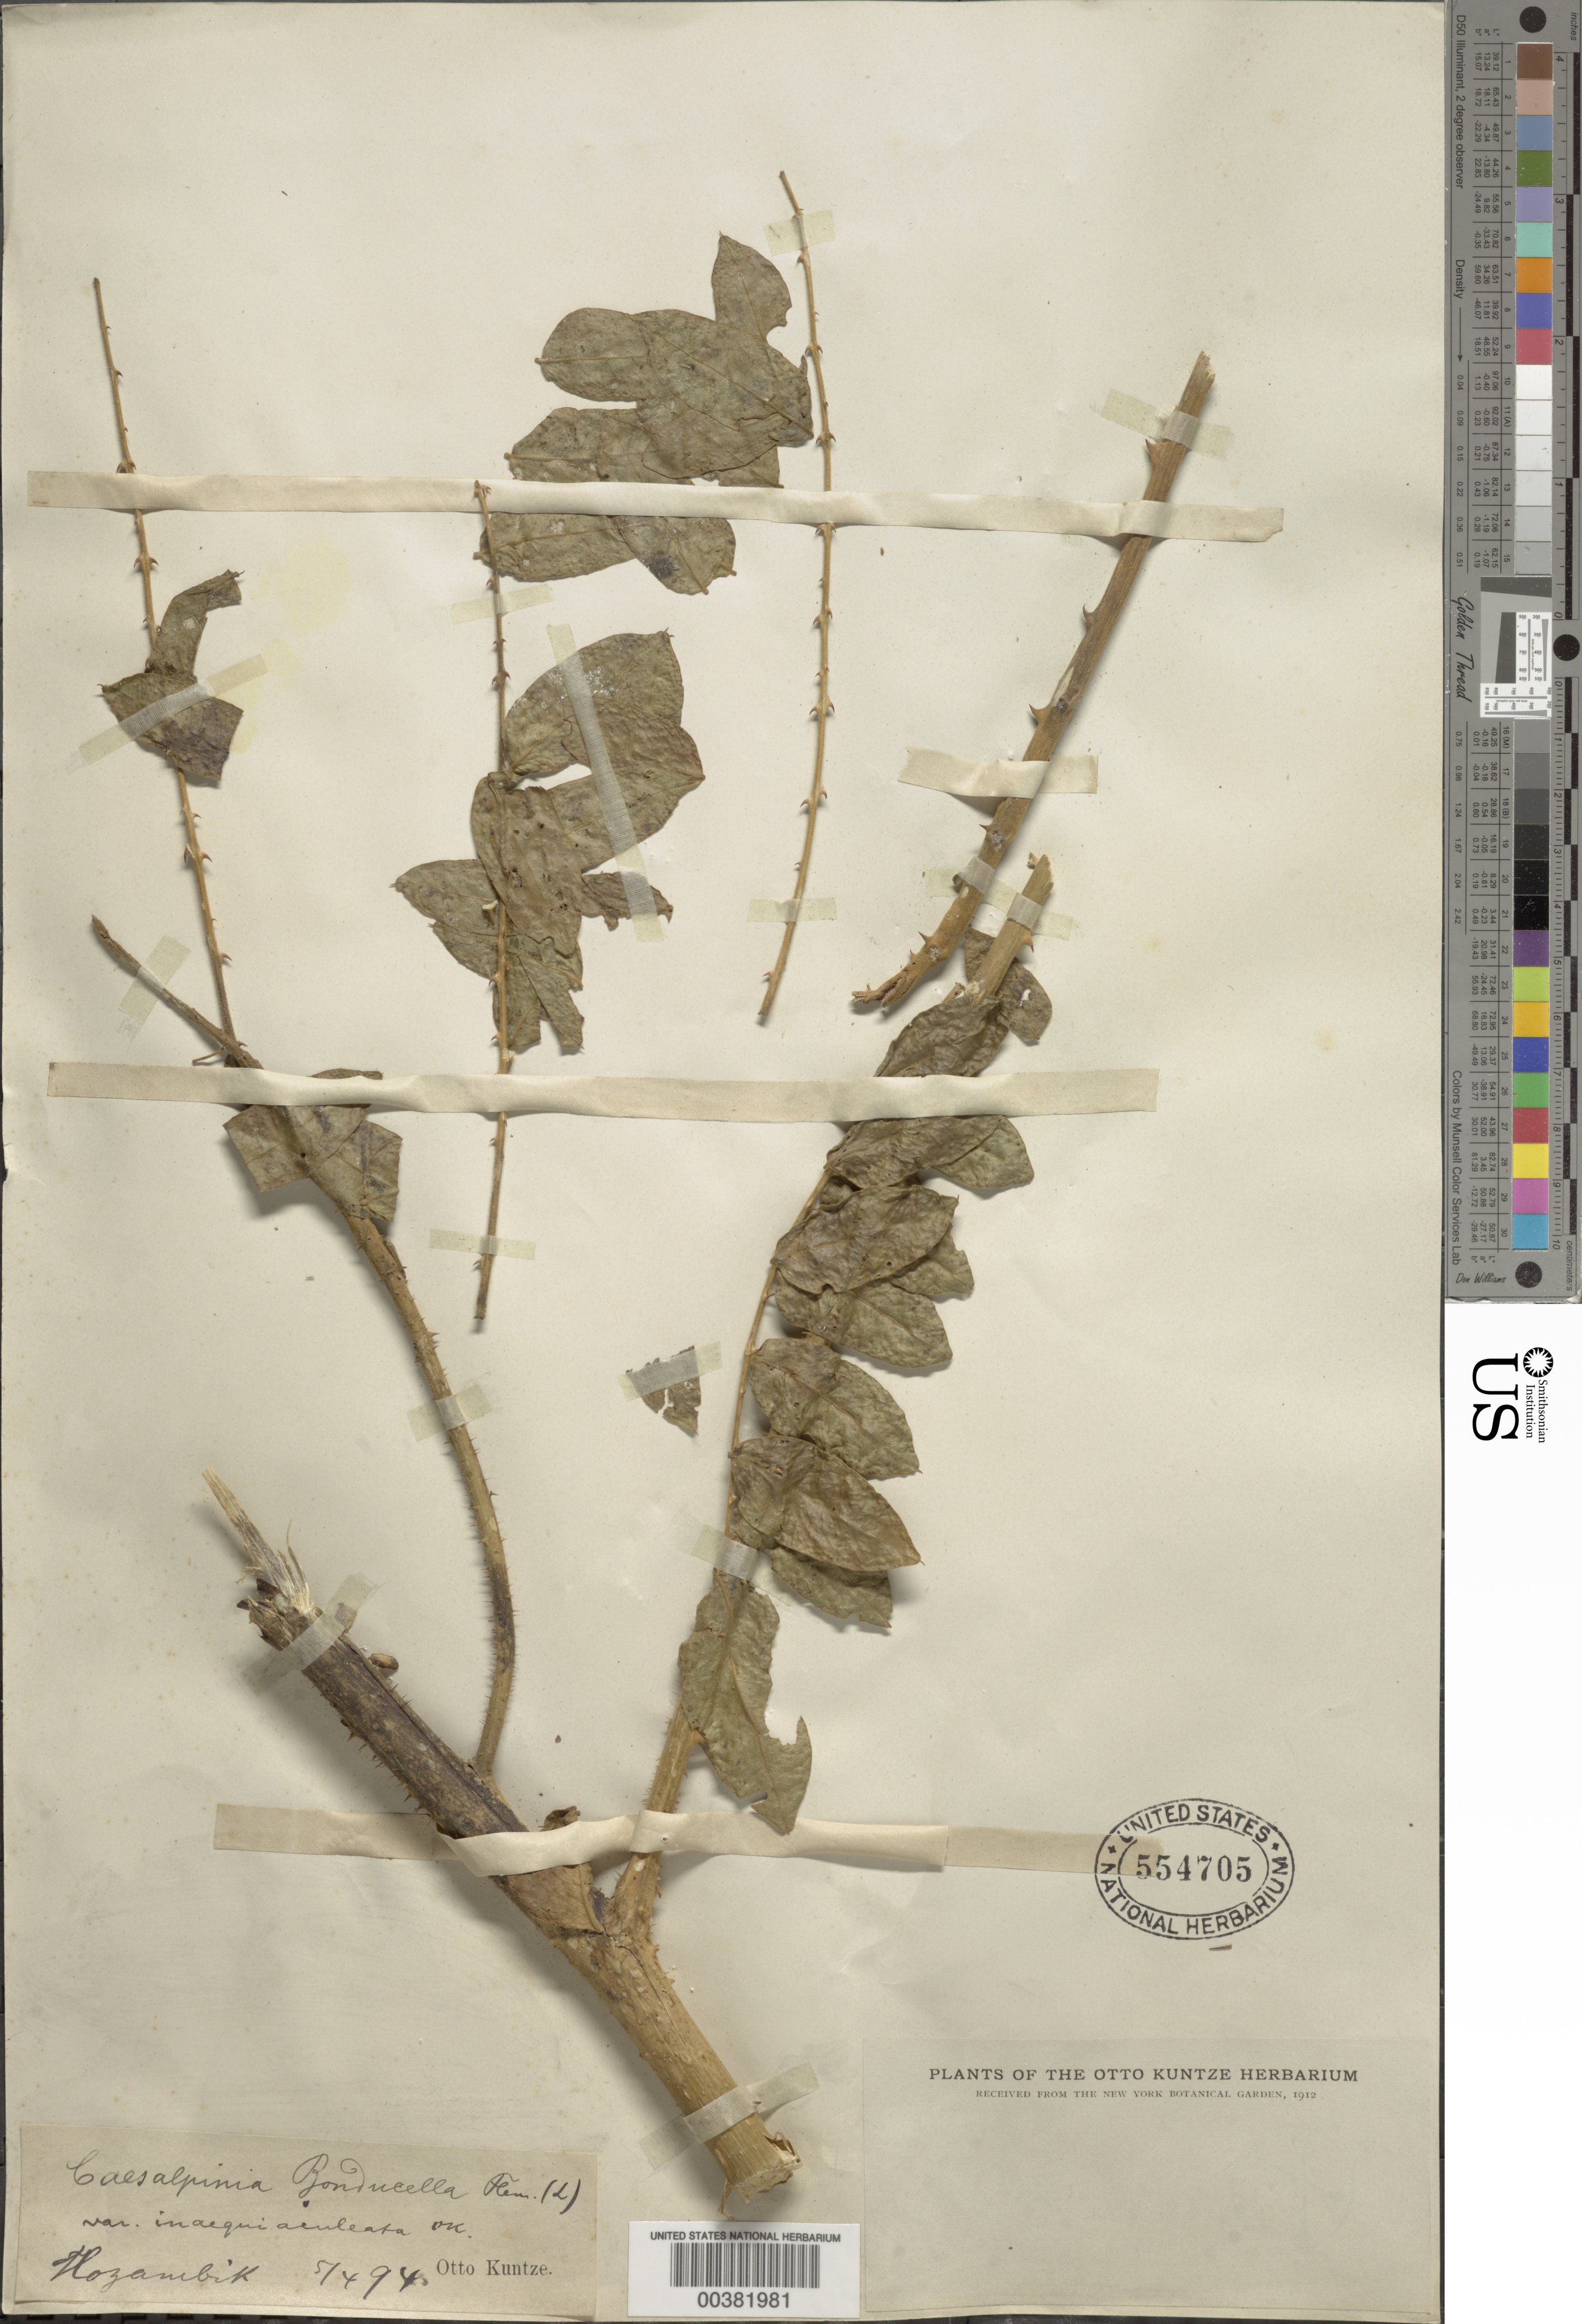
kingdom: Plantae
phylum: Tracheophyta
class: Magnoliopsida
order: Fabales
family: Fabaceae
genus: Guilandina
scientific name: Guilandina bonduc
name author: L.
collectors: C.E.O. Kuntze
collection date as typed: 05 Apr 1894 or 04 May 1894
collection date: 1894-04-05 or 1894-05-04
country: Mozambique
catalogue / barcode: US 554705